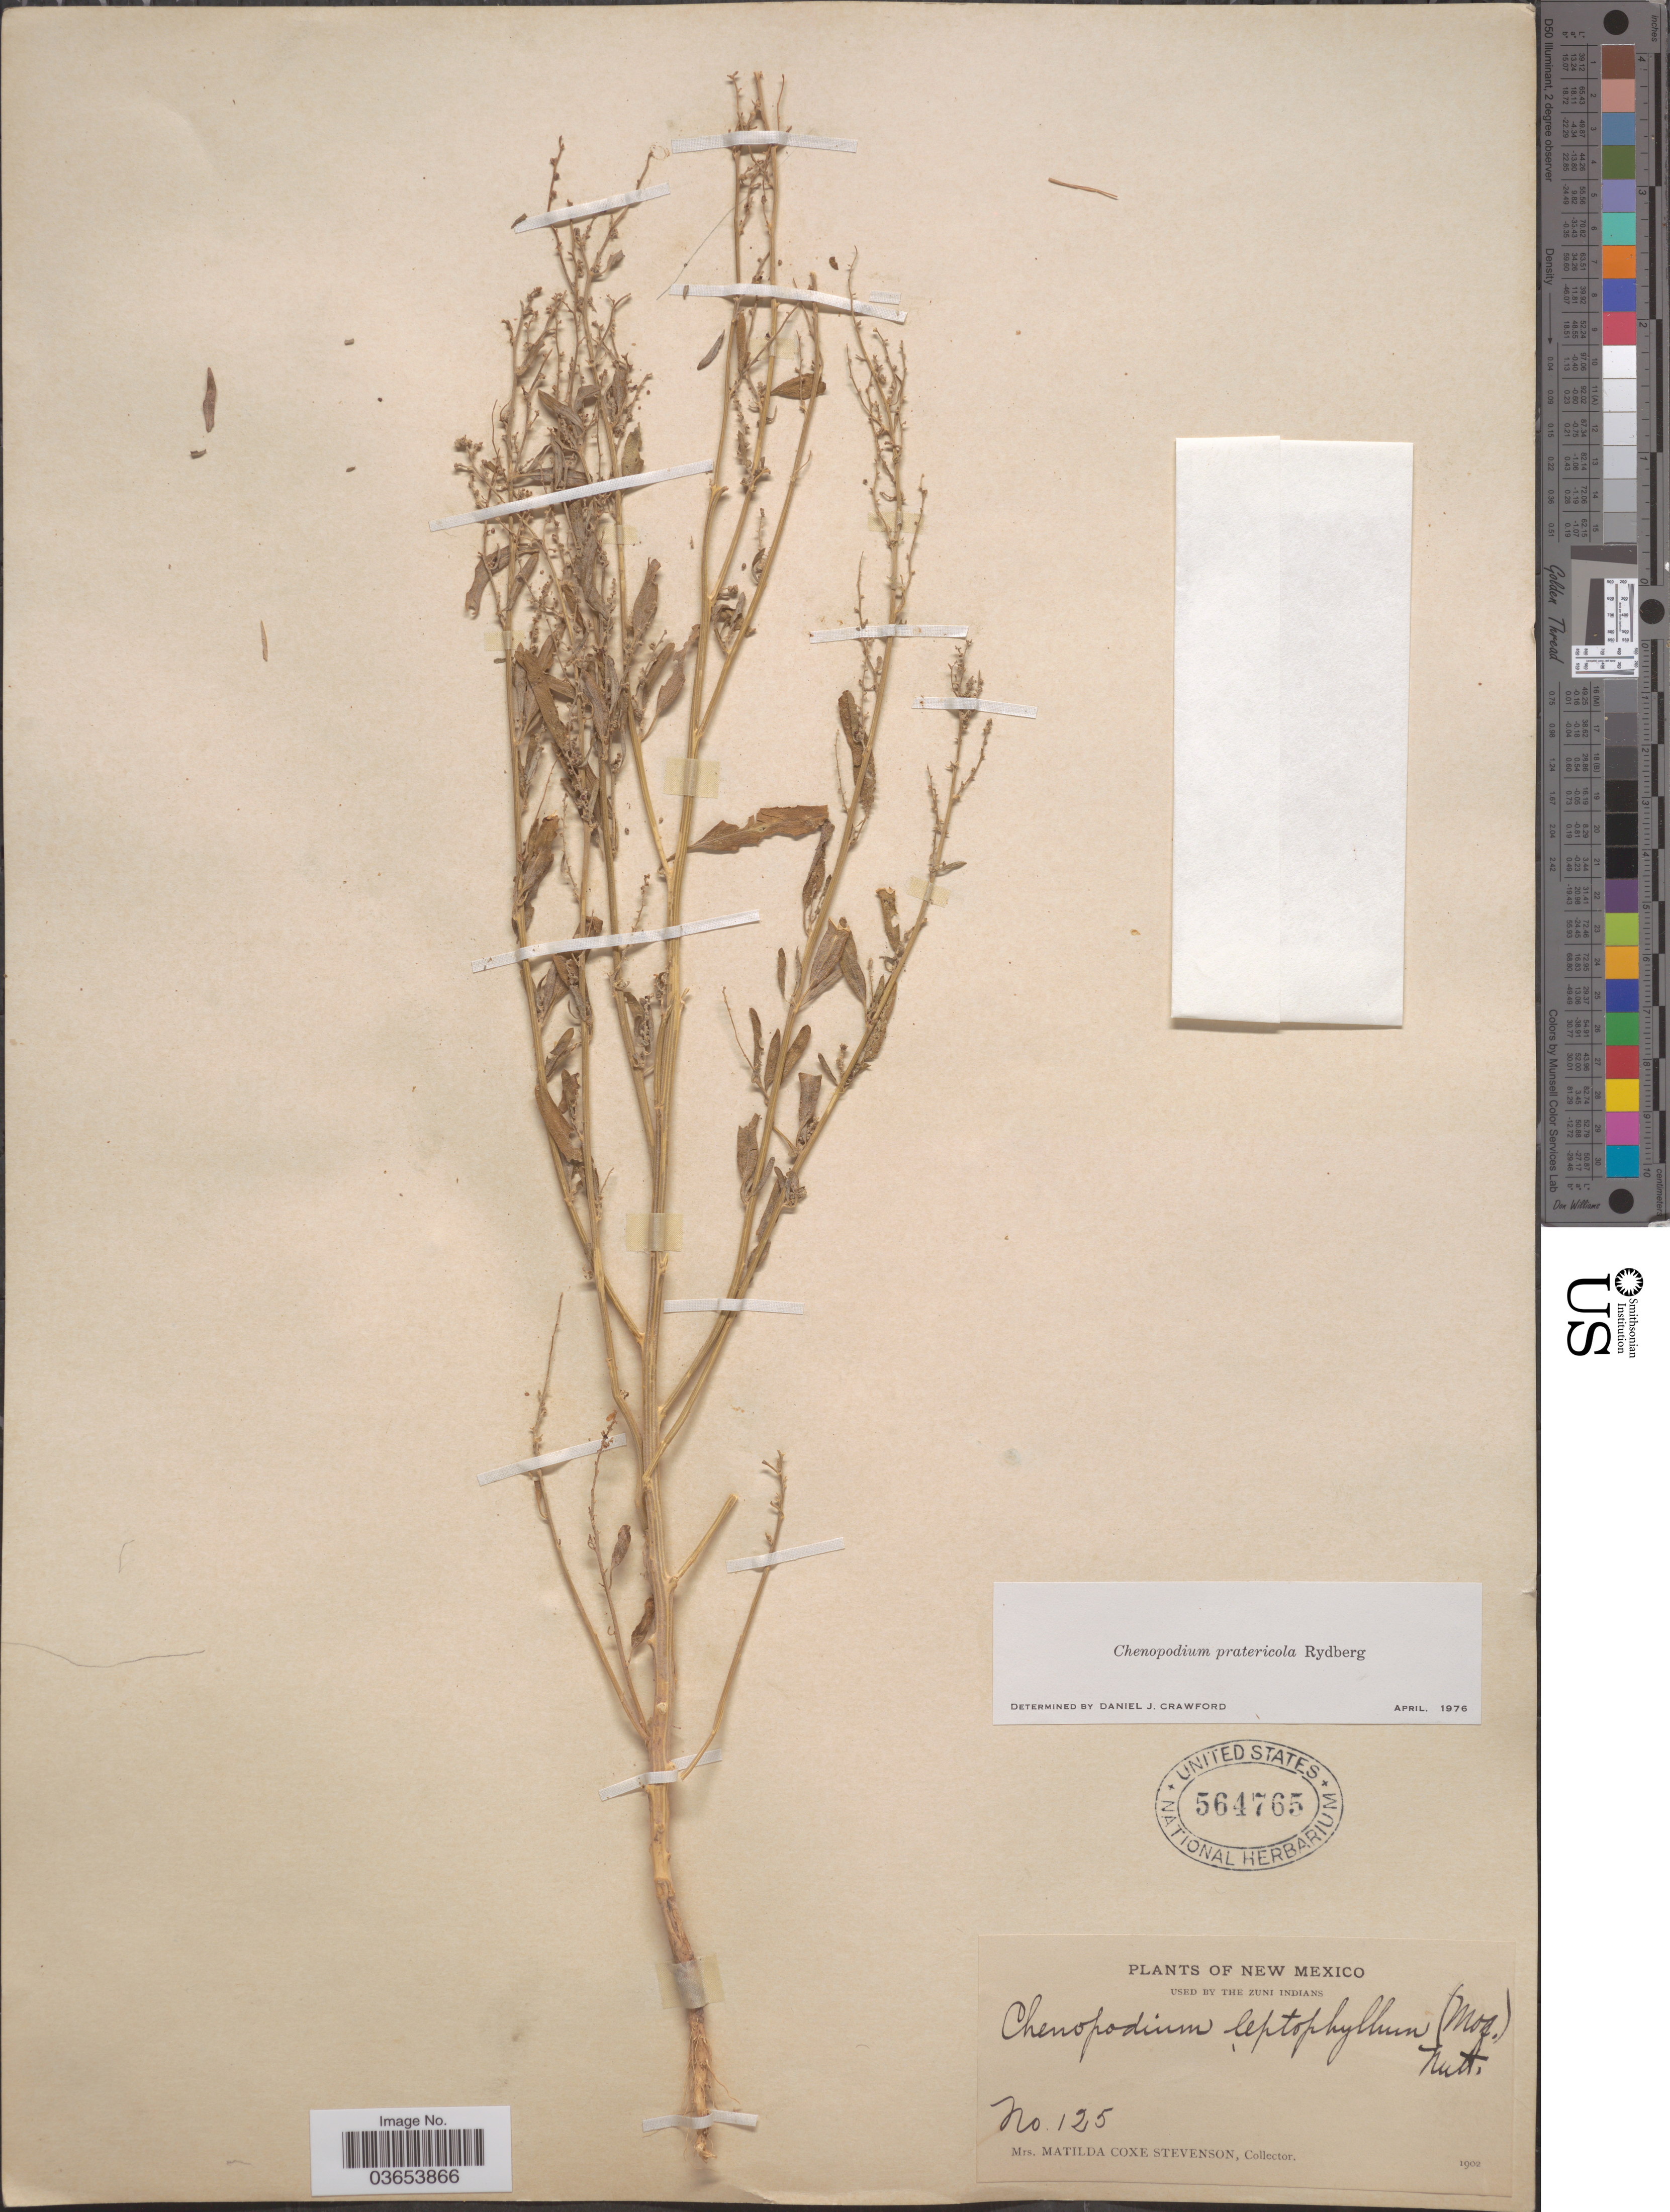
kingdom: Plantae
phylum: Tracheophyta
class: Magnoliopsida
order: Caryophyllales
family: Amaranthaceae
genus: Chenopodium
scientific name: Chenopodium pratericola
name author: Rydb.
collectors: M. Stevenson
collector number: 125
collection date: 1902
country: United States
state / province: New Mexico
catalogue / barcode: US 564765